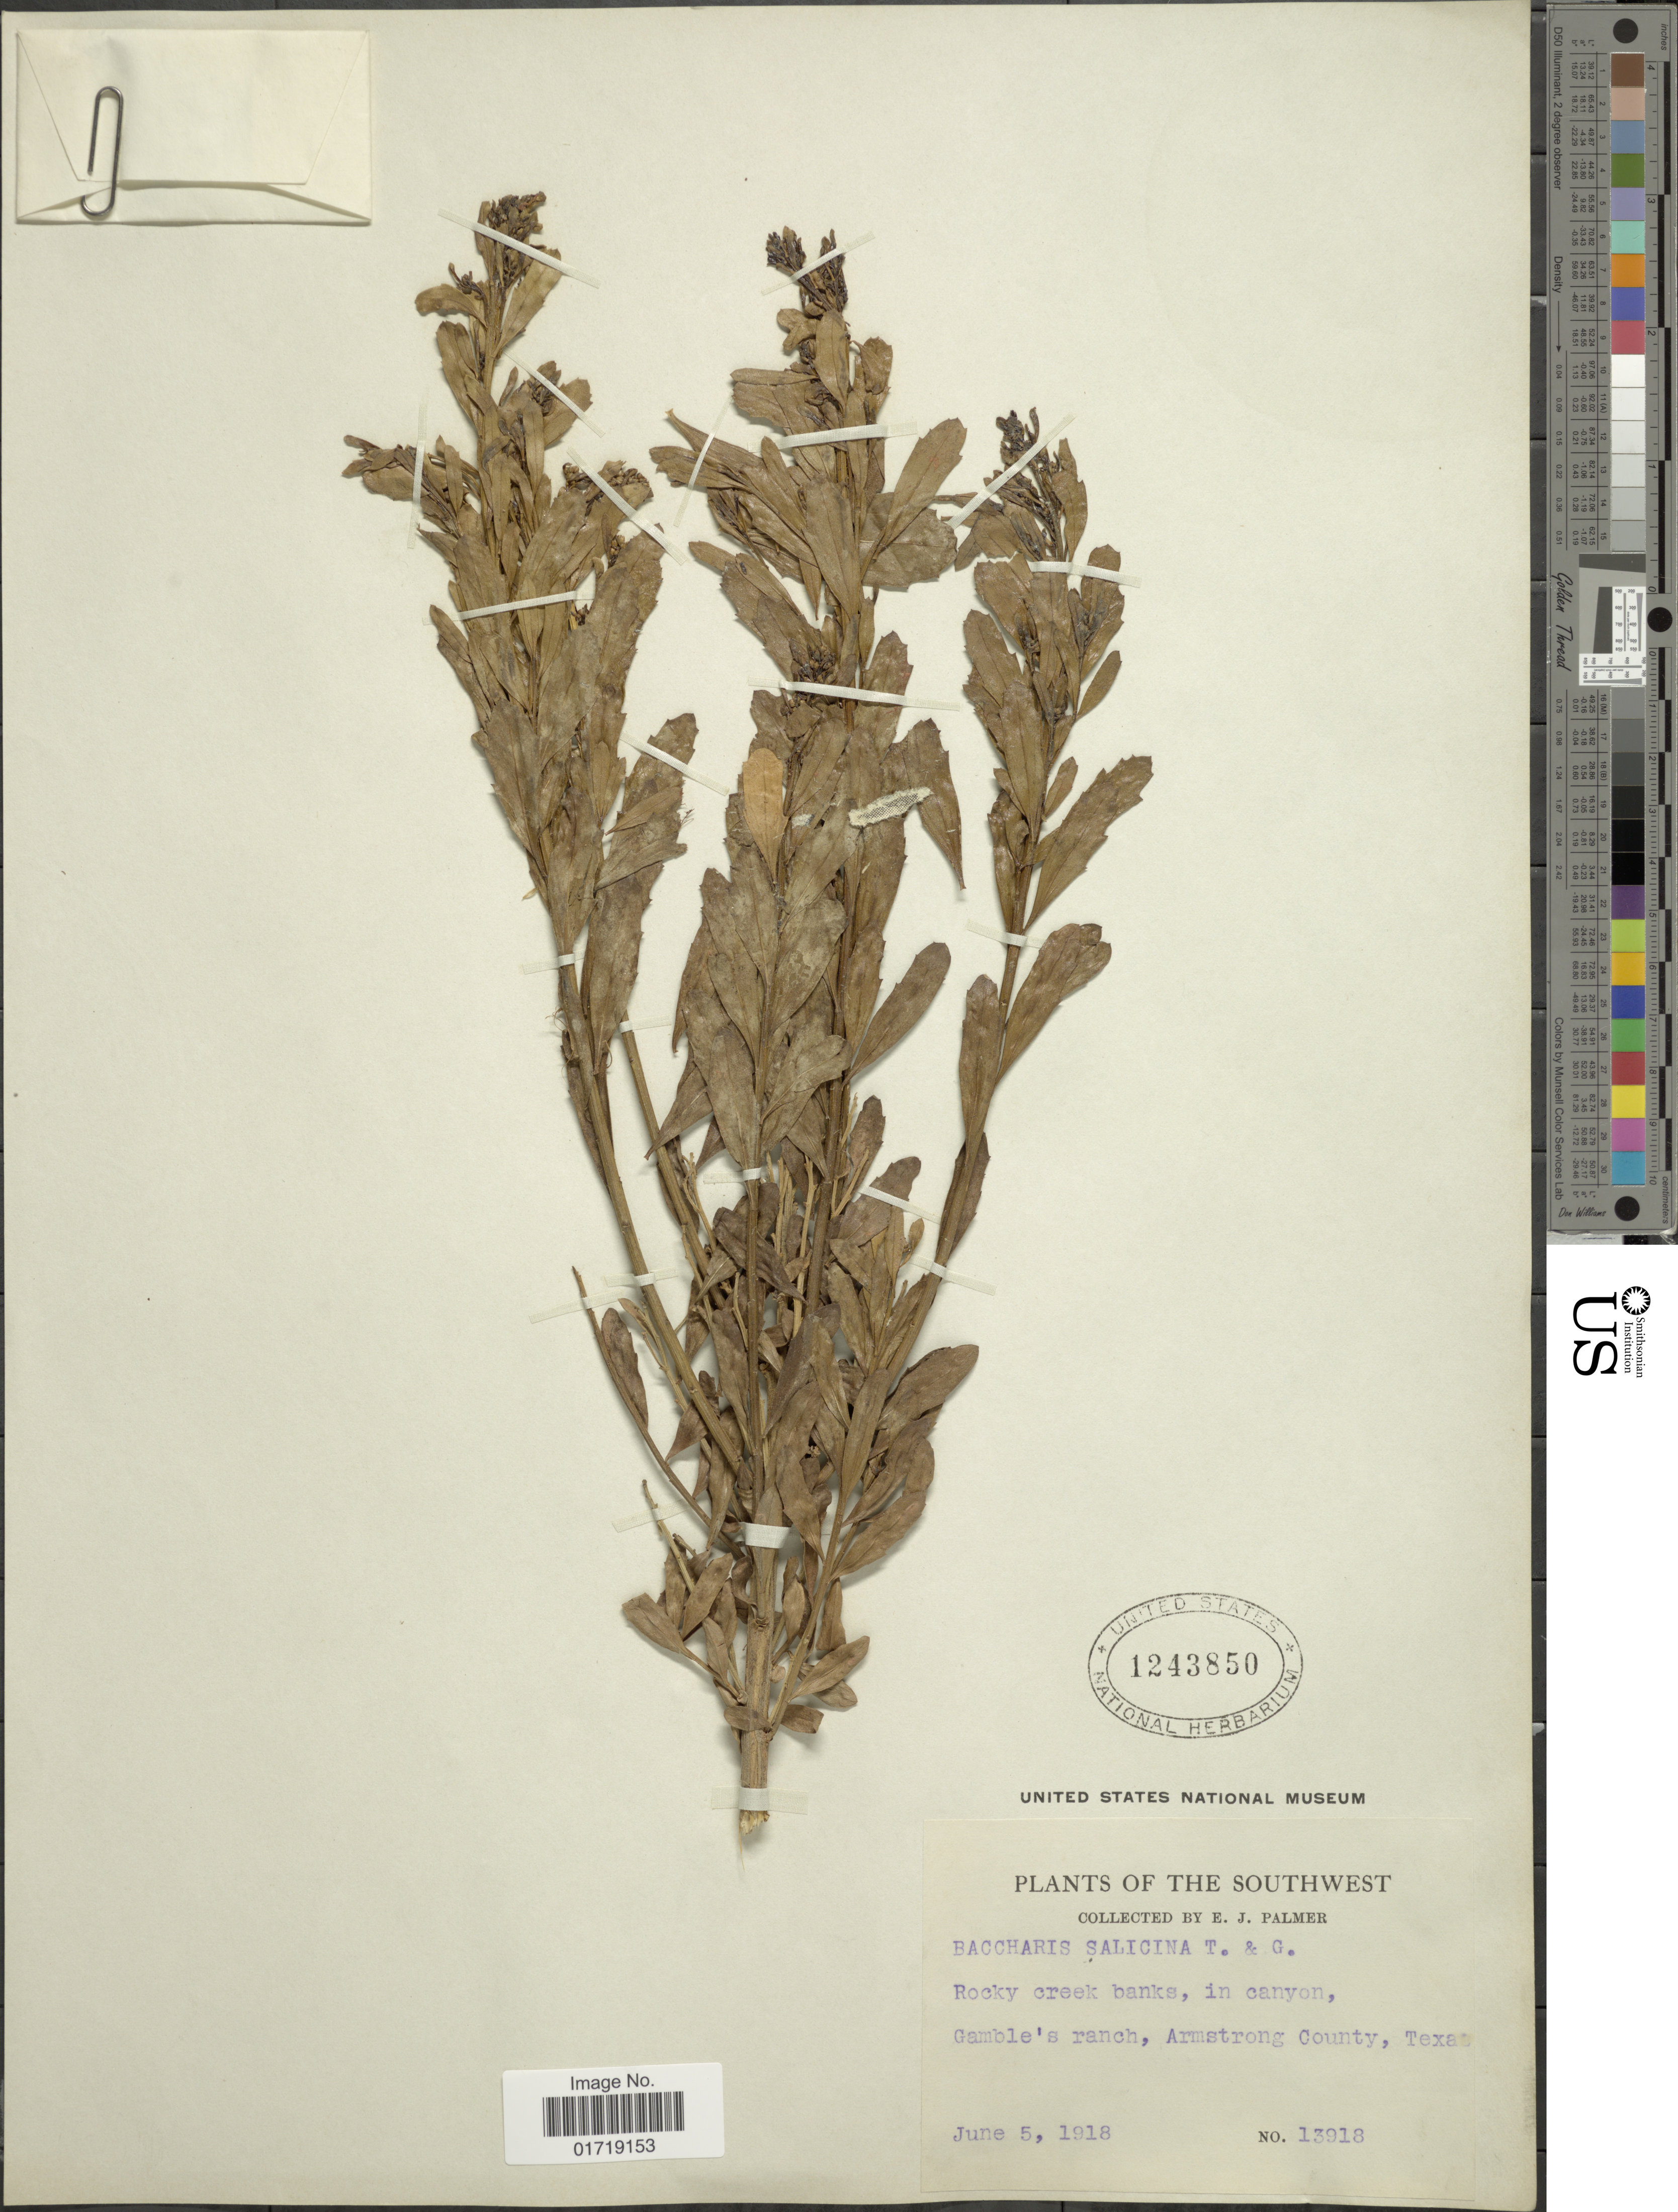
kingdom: Plantae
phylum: Tracheophyta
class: Magnoliopsida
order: Asterales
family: Asteraceae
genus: Baccharis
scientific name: Baccharis salicina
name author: Torr. & A. Gray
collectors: E. J. Palmer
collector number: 13918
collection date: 1918-06-05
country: United States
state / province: Texas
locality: The Southwest, Rocky creek banks, in canyon, Gamble' s ranch, Armstrong County, Texas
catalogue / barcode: US 1243850